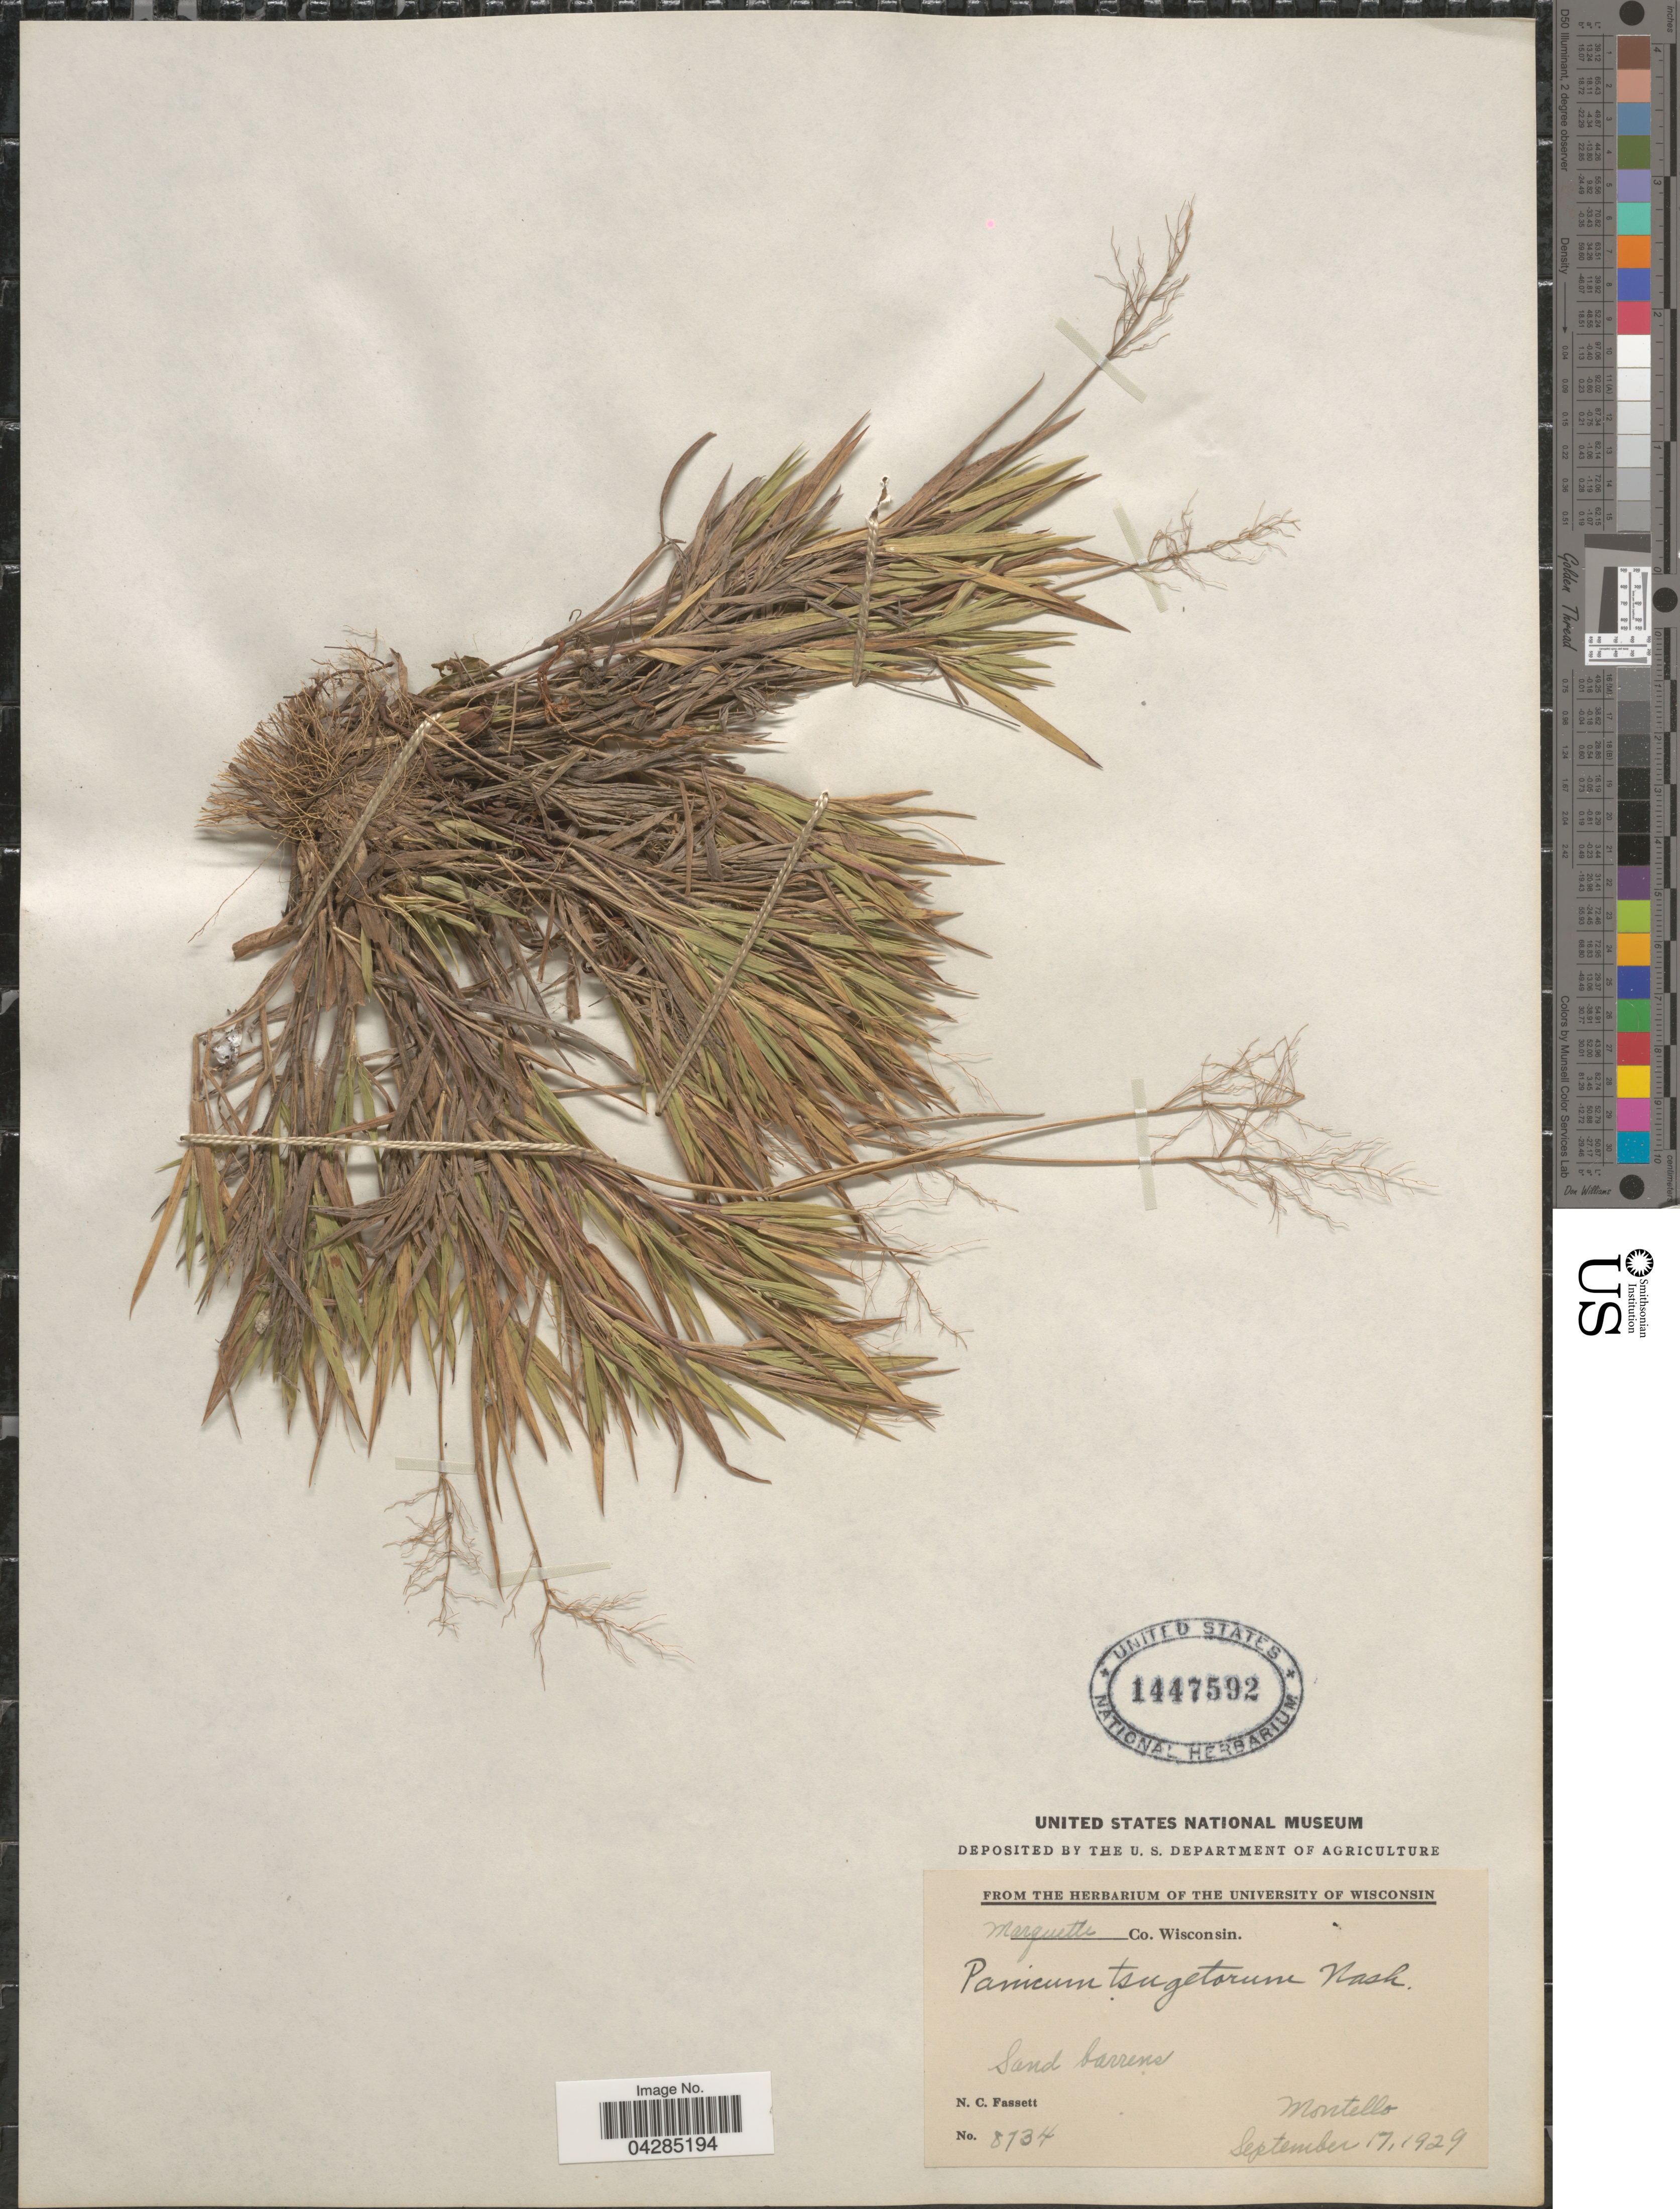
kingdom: Plantae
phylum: Tracheophyta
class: Liliopsida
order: Poales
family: Poaceae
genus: Dichanthelium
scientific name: Dichanthelium portoricense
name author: (Desv. ex Ham.) B.F. Hansen & Wunderlin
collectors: N. C. Fassett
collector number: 8734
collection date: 1929-09-17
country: United States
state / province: Wisconsin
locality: Marquette Co. Sand barrens. Montello.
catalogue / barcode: US 1447592